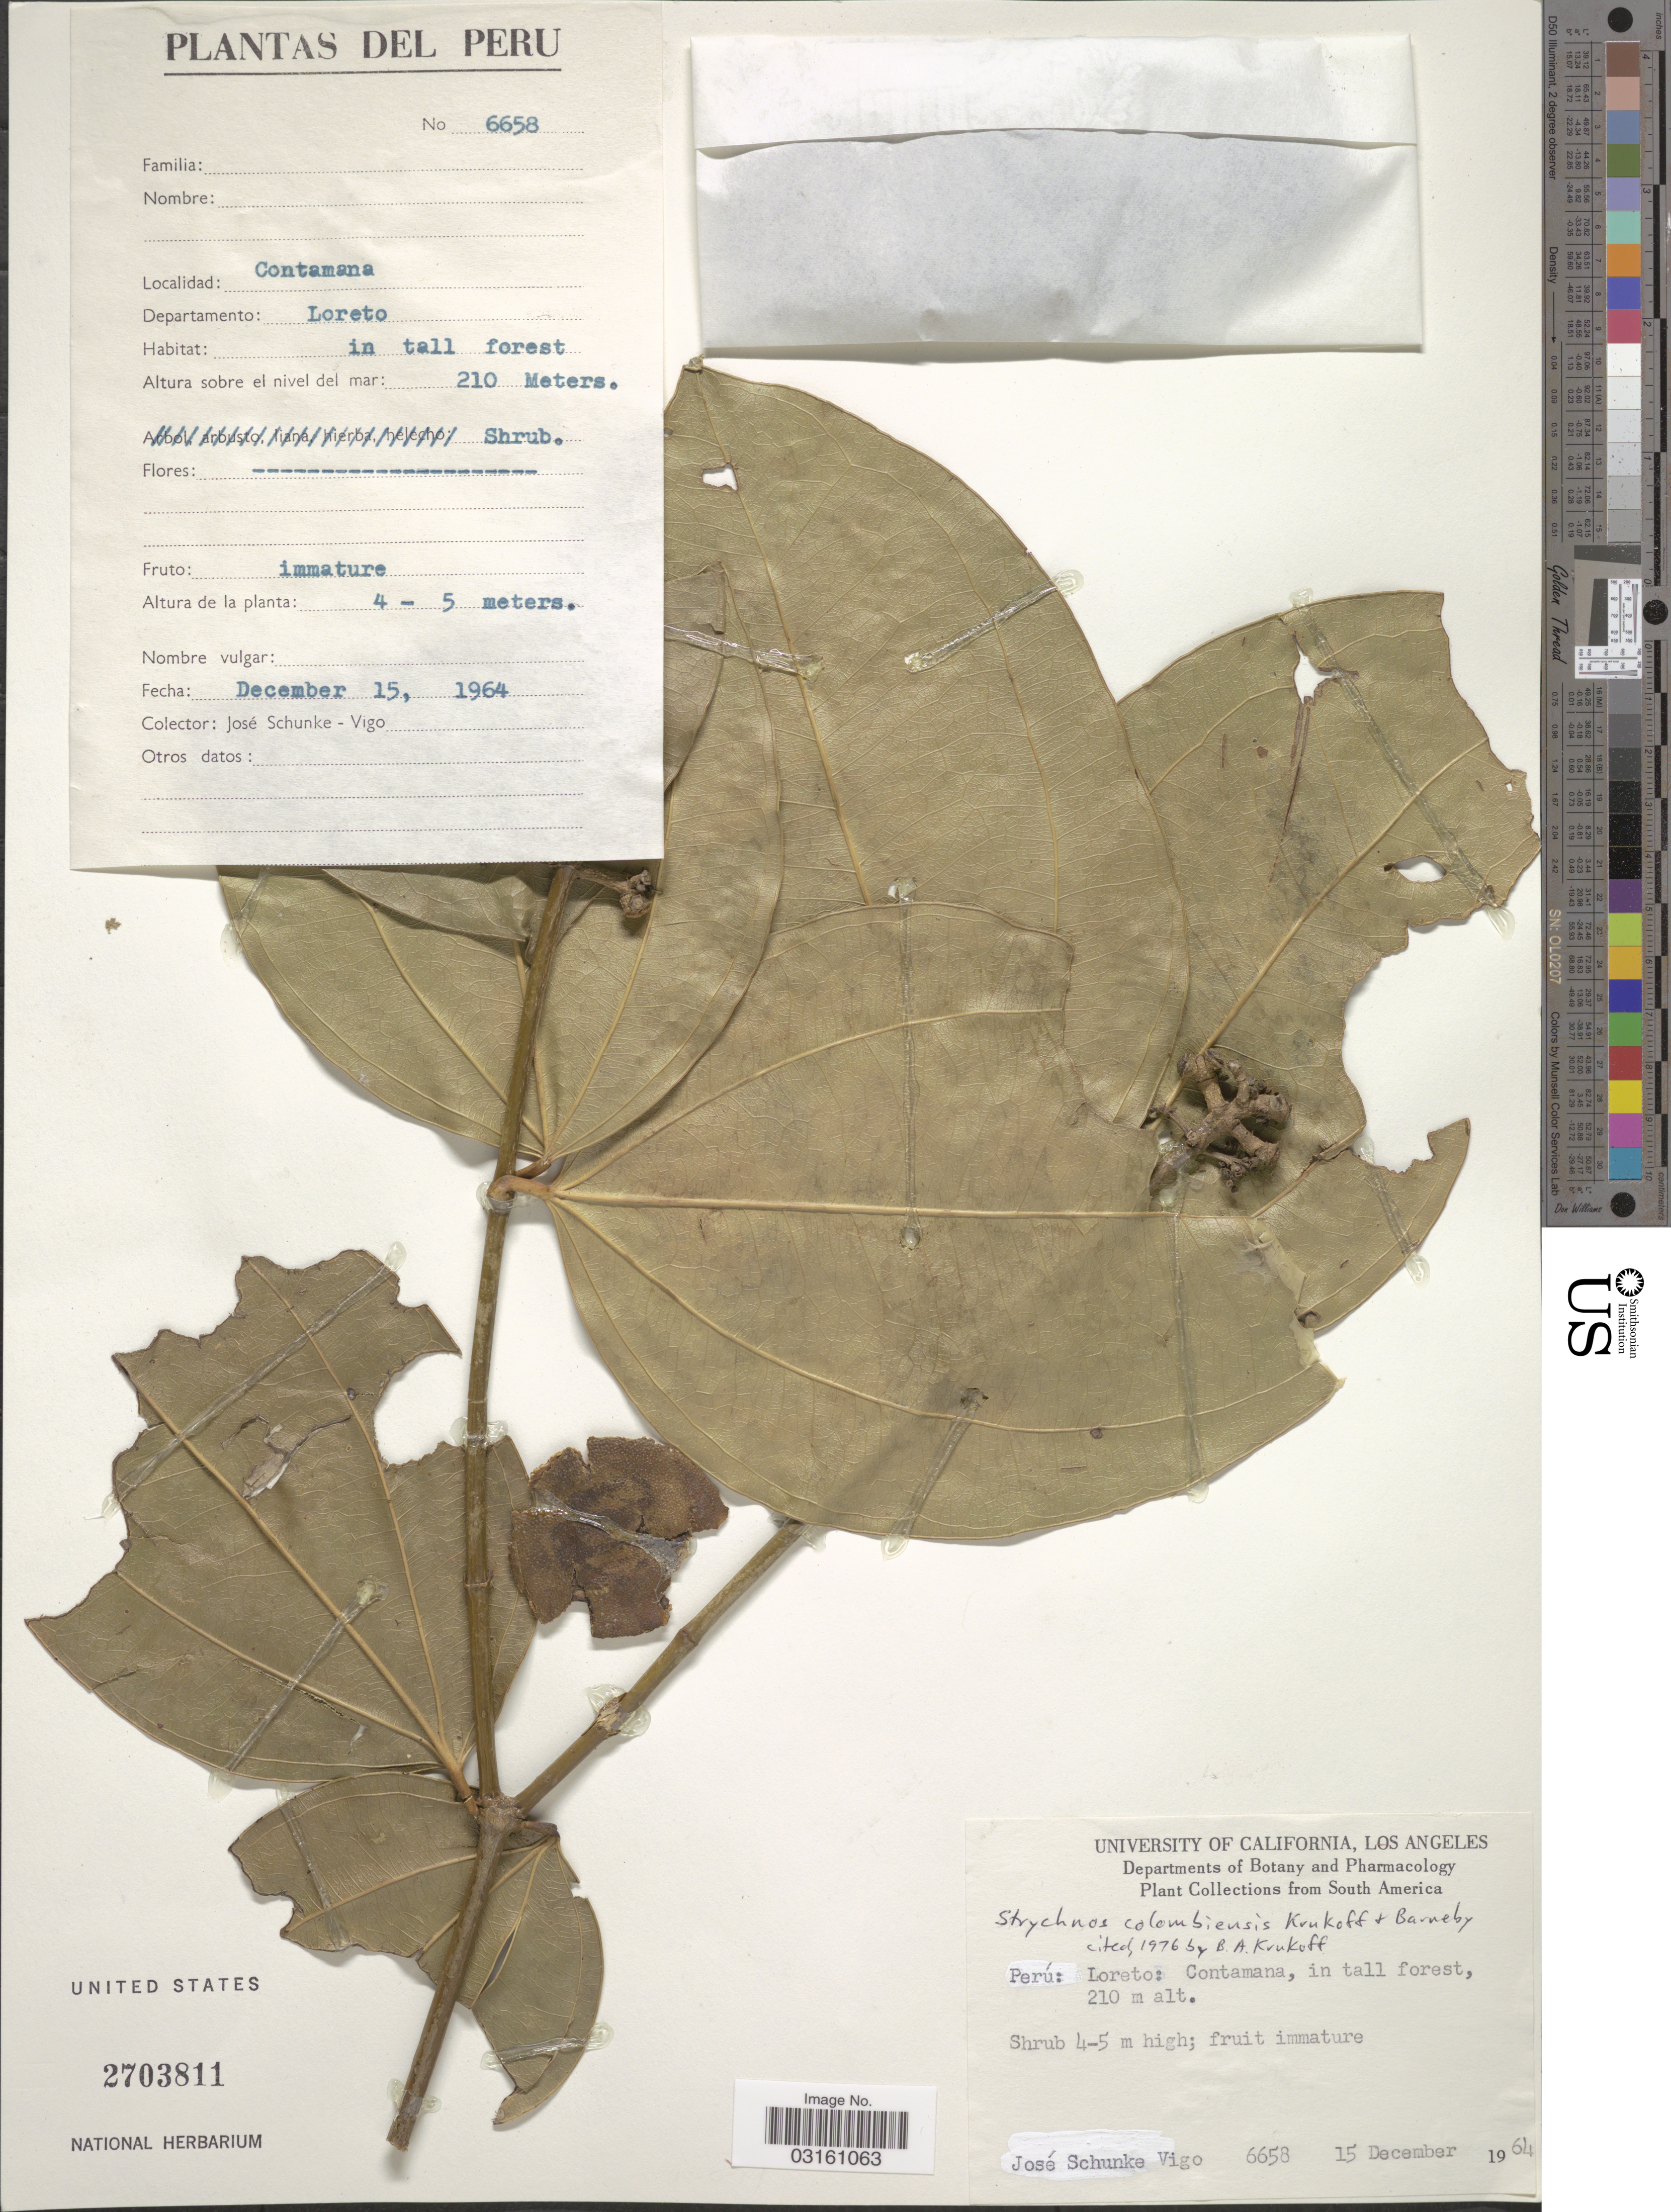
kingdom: Plantae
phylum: Tracheophyta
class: Magnoliopsida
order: Gentianales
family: Loganiaceae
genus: Strychnos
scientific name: Strychnos colombiensis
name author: Krukoff & Barneby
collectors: J. Schunke Vigo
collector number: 6658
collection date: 1964-12-15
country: Peru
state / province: Loreto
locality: Contamana. Departamento: Loreto.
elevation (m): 210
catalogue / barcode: US 2703811